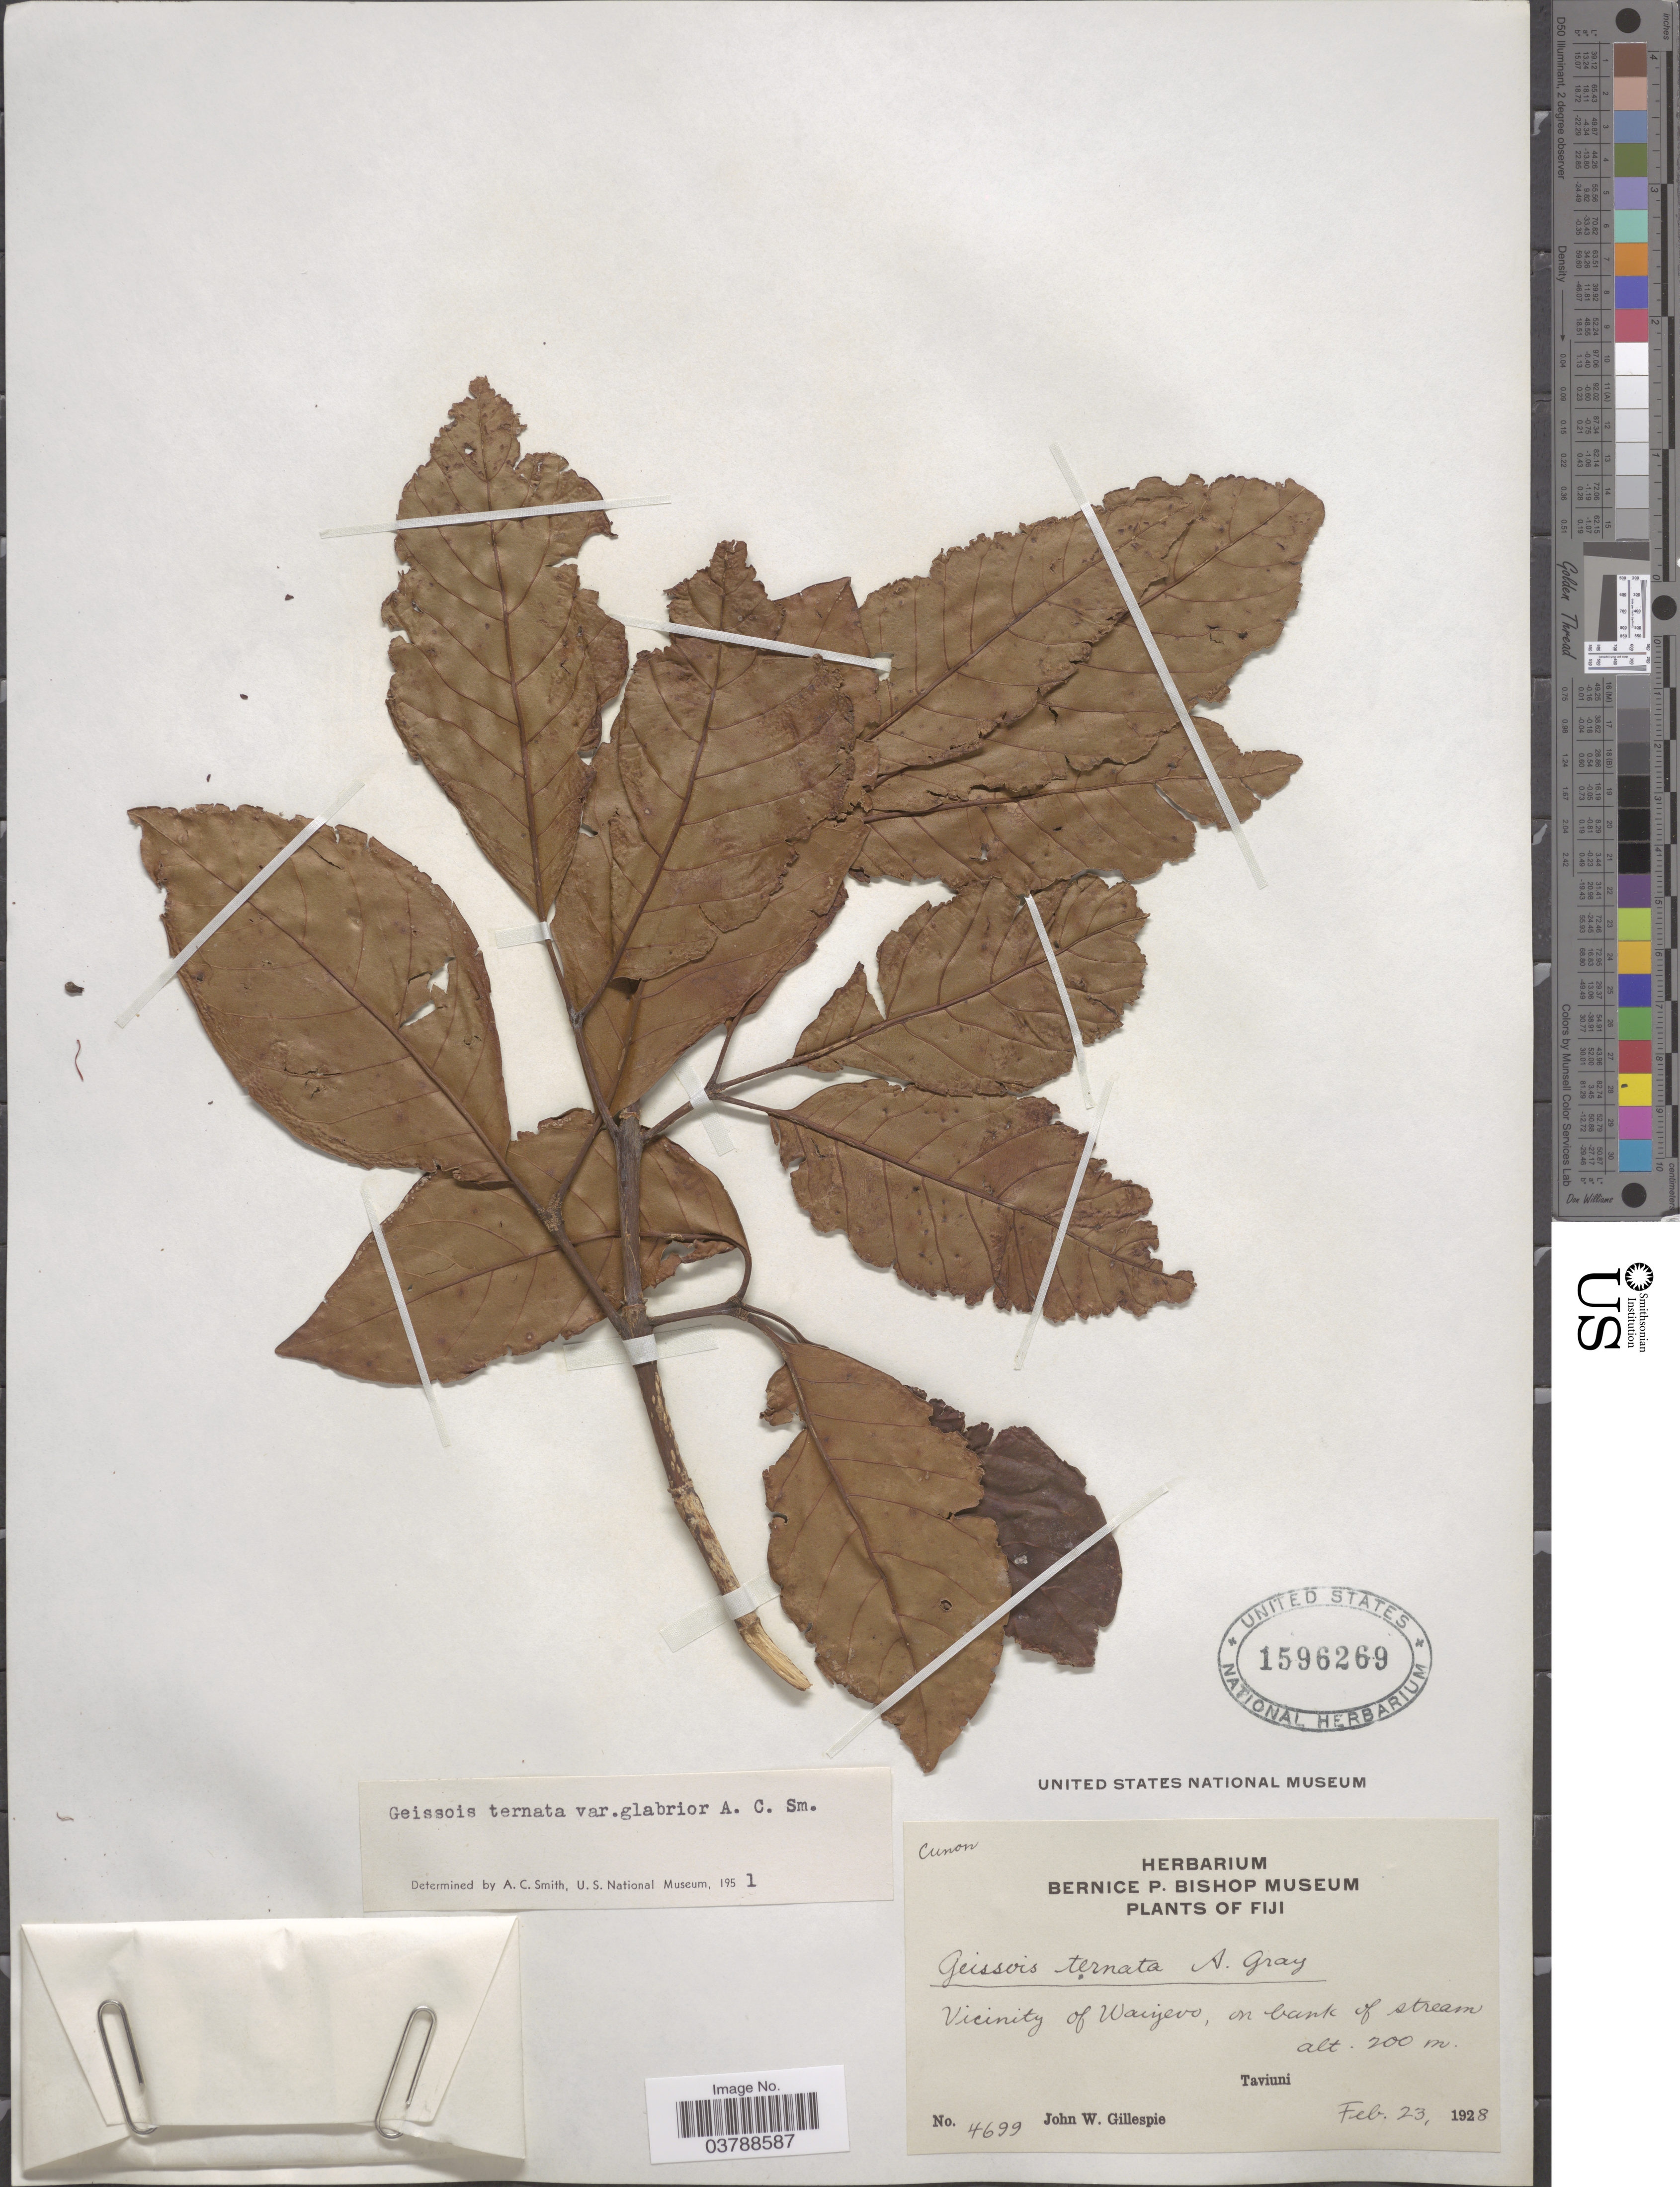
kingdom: Plantae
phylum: Tracheophyta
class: Magnoliopsida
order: Oxalidales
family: Cunoniaceae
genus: Geissois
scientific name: Geissois ternata var. glabrior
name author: A.C. Sm.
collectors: J. W. Gillespie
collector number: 4699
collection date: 1928-02-23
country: Fiji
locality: Vicinity of Waiyevo, on bank of stream. Taviuni.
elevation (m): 200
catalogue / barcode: US 1596269